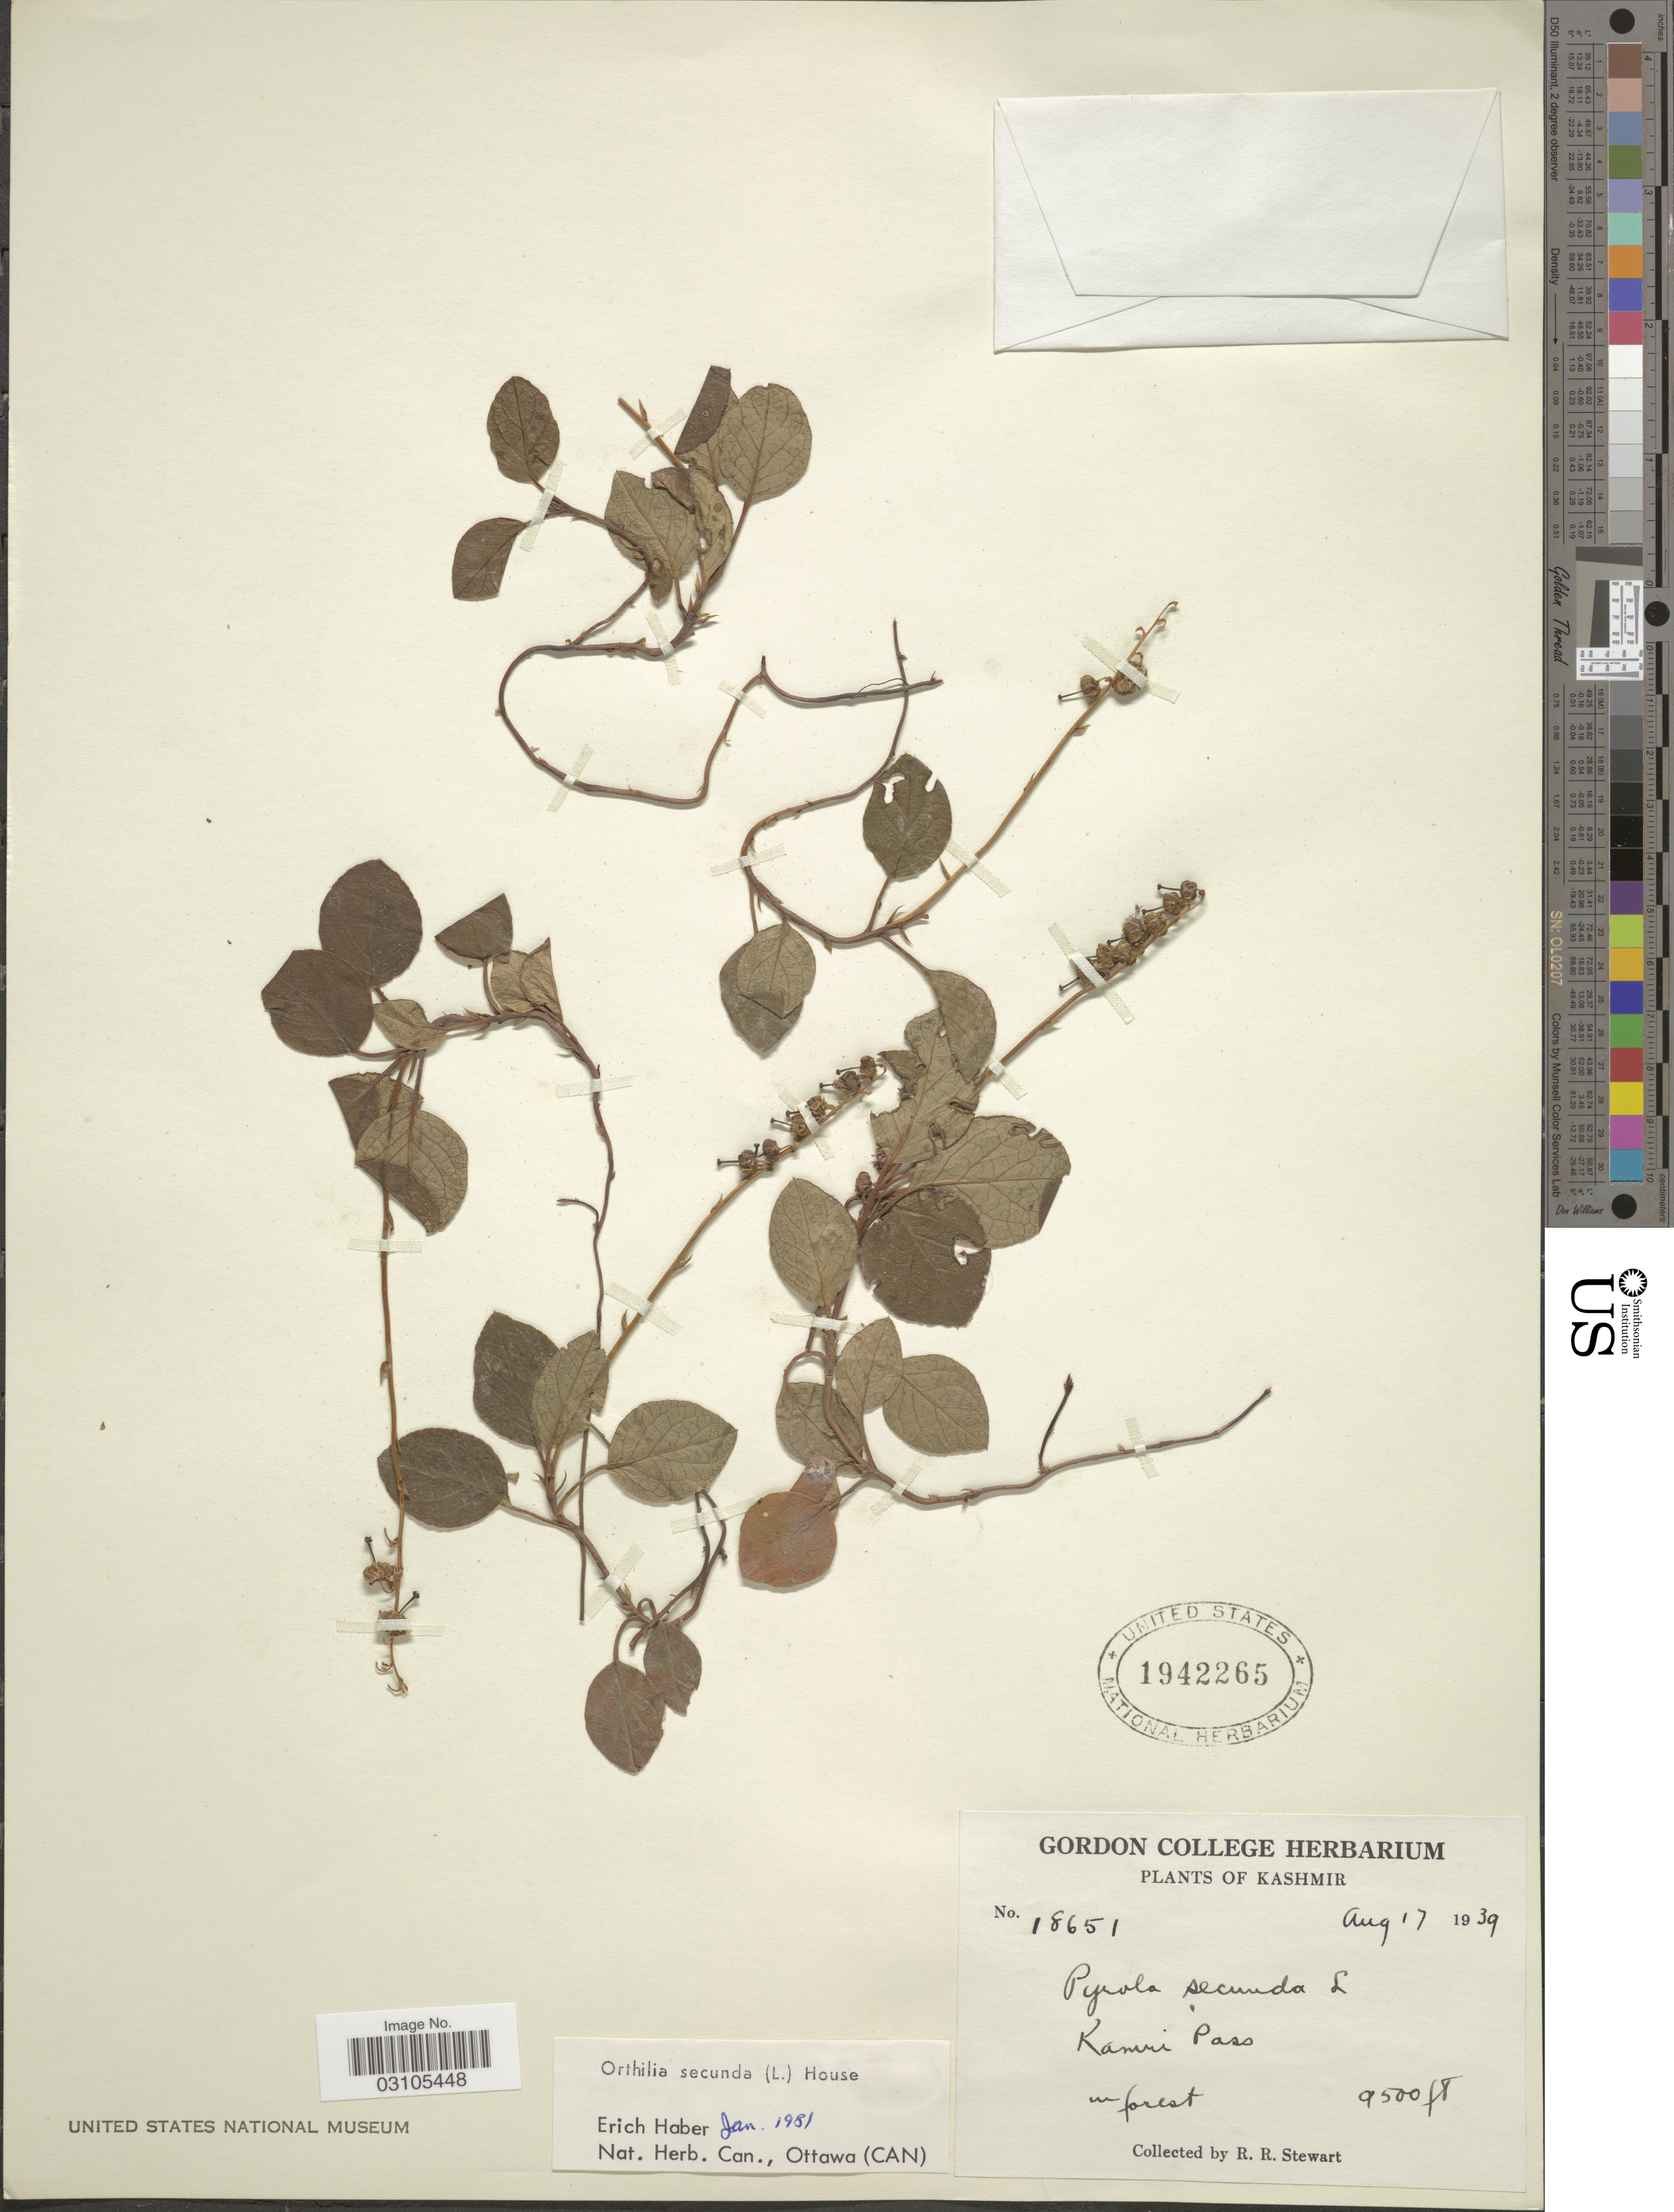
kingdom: Plantae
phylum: Tracheophyta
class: Magnoliopsida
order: Ericales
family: Ericaceae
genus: Orthilia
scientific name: Orthilia secunda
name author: (L.) House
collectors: R. Stewart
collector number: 18651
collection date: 1939-08-17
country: India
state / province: Jammu and Kashmir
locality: Kashmir. Kamri Pass.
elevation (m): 2896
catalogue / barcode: US 1942265